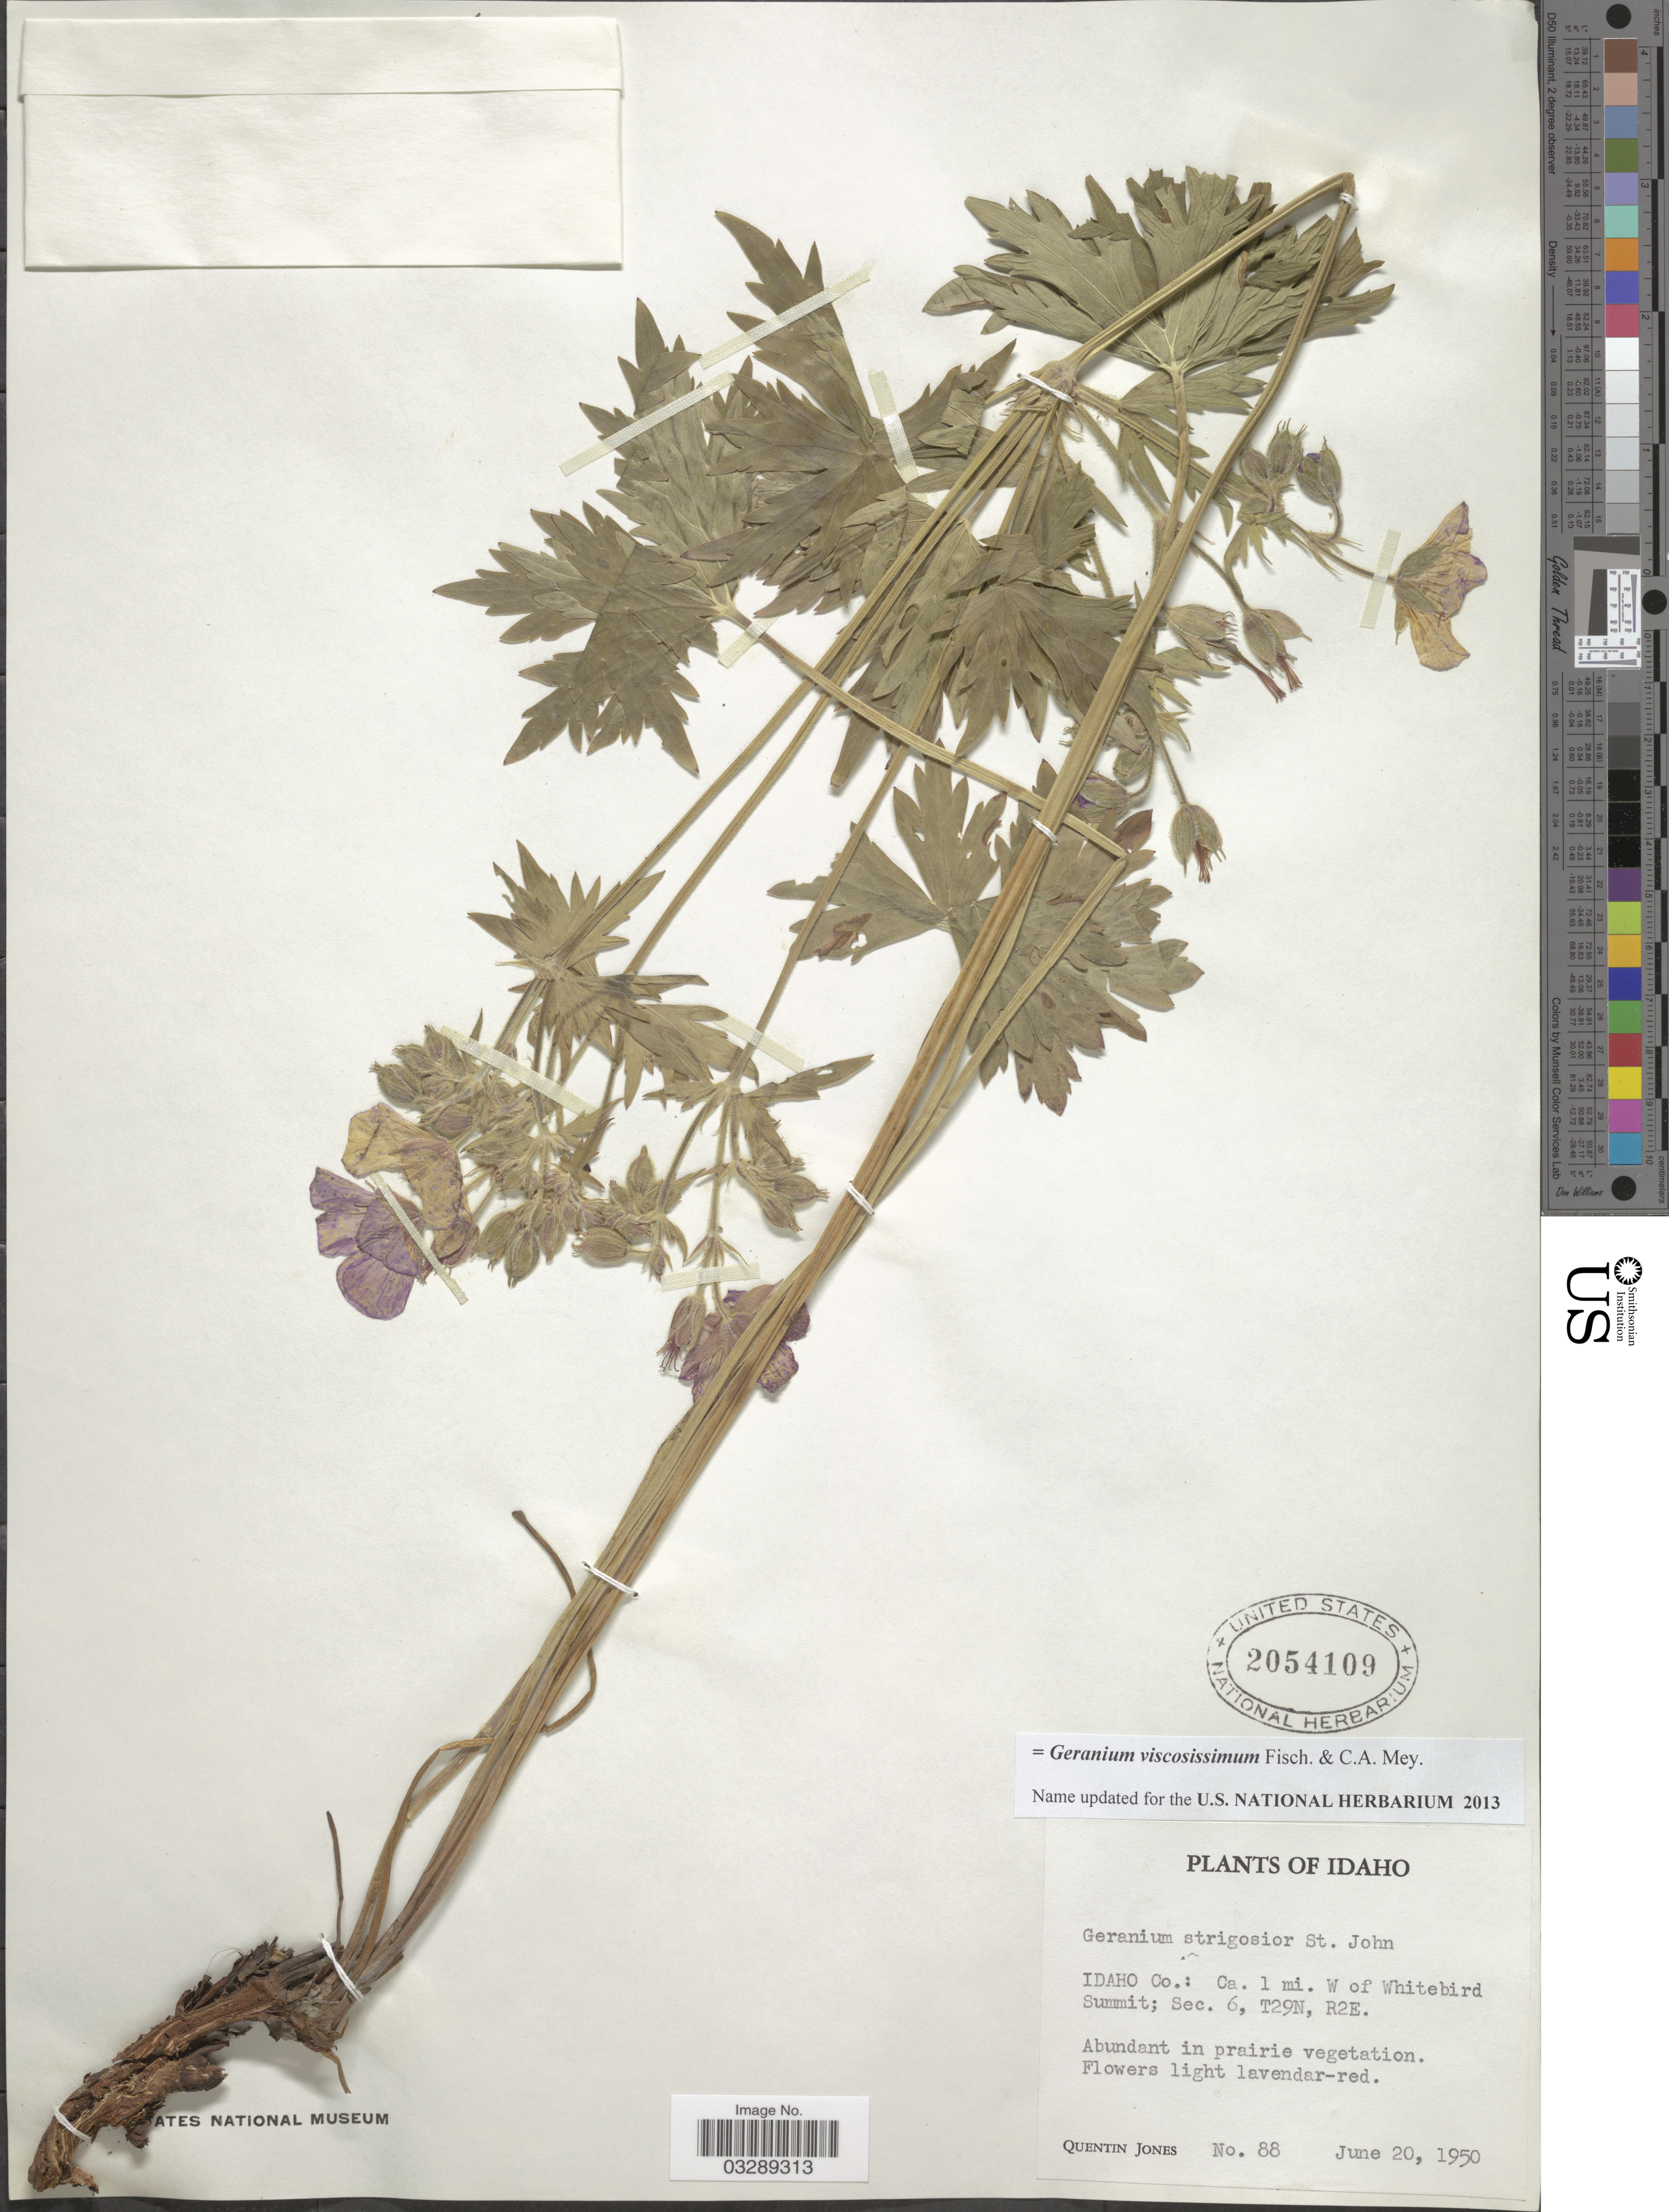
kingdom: Plantae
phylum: Tracheophyta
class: Magnoliopsida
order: Geraniales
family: Geraniaceae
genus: Geranium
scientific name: Geranium viscosissimum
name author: Fisch. & C.A. Mey.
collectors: Q. Jones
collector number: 88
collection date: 1950-06-20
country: United States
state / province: Idaho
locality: Idaho Co.: Ca. 1 mi. W of Whitebird Summit; Sec. 6, T29N, R2E.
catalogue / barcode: US 2054109